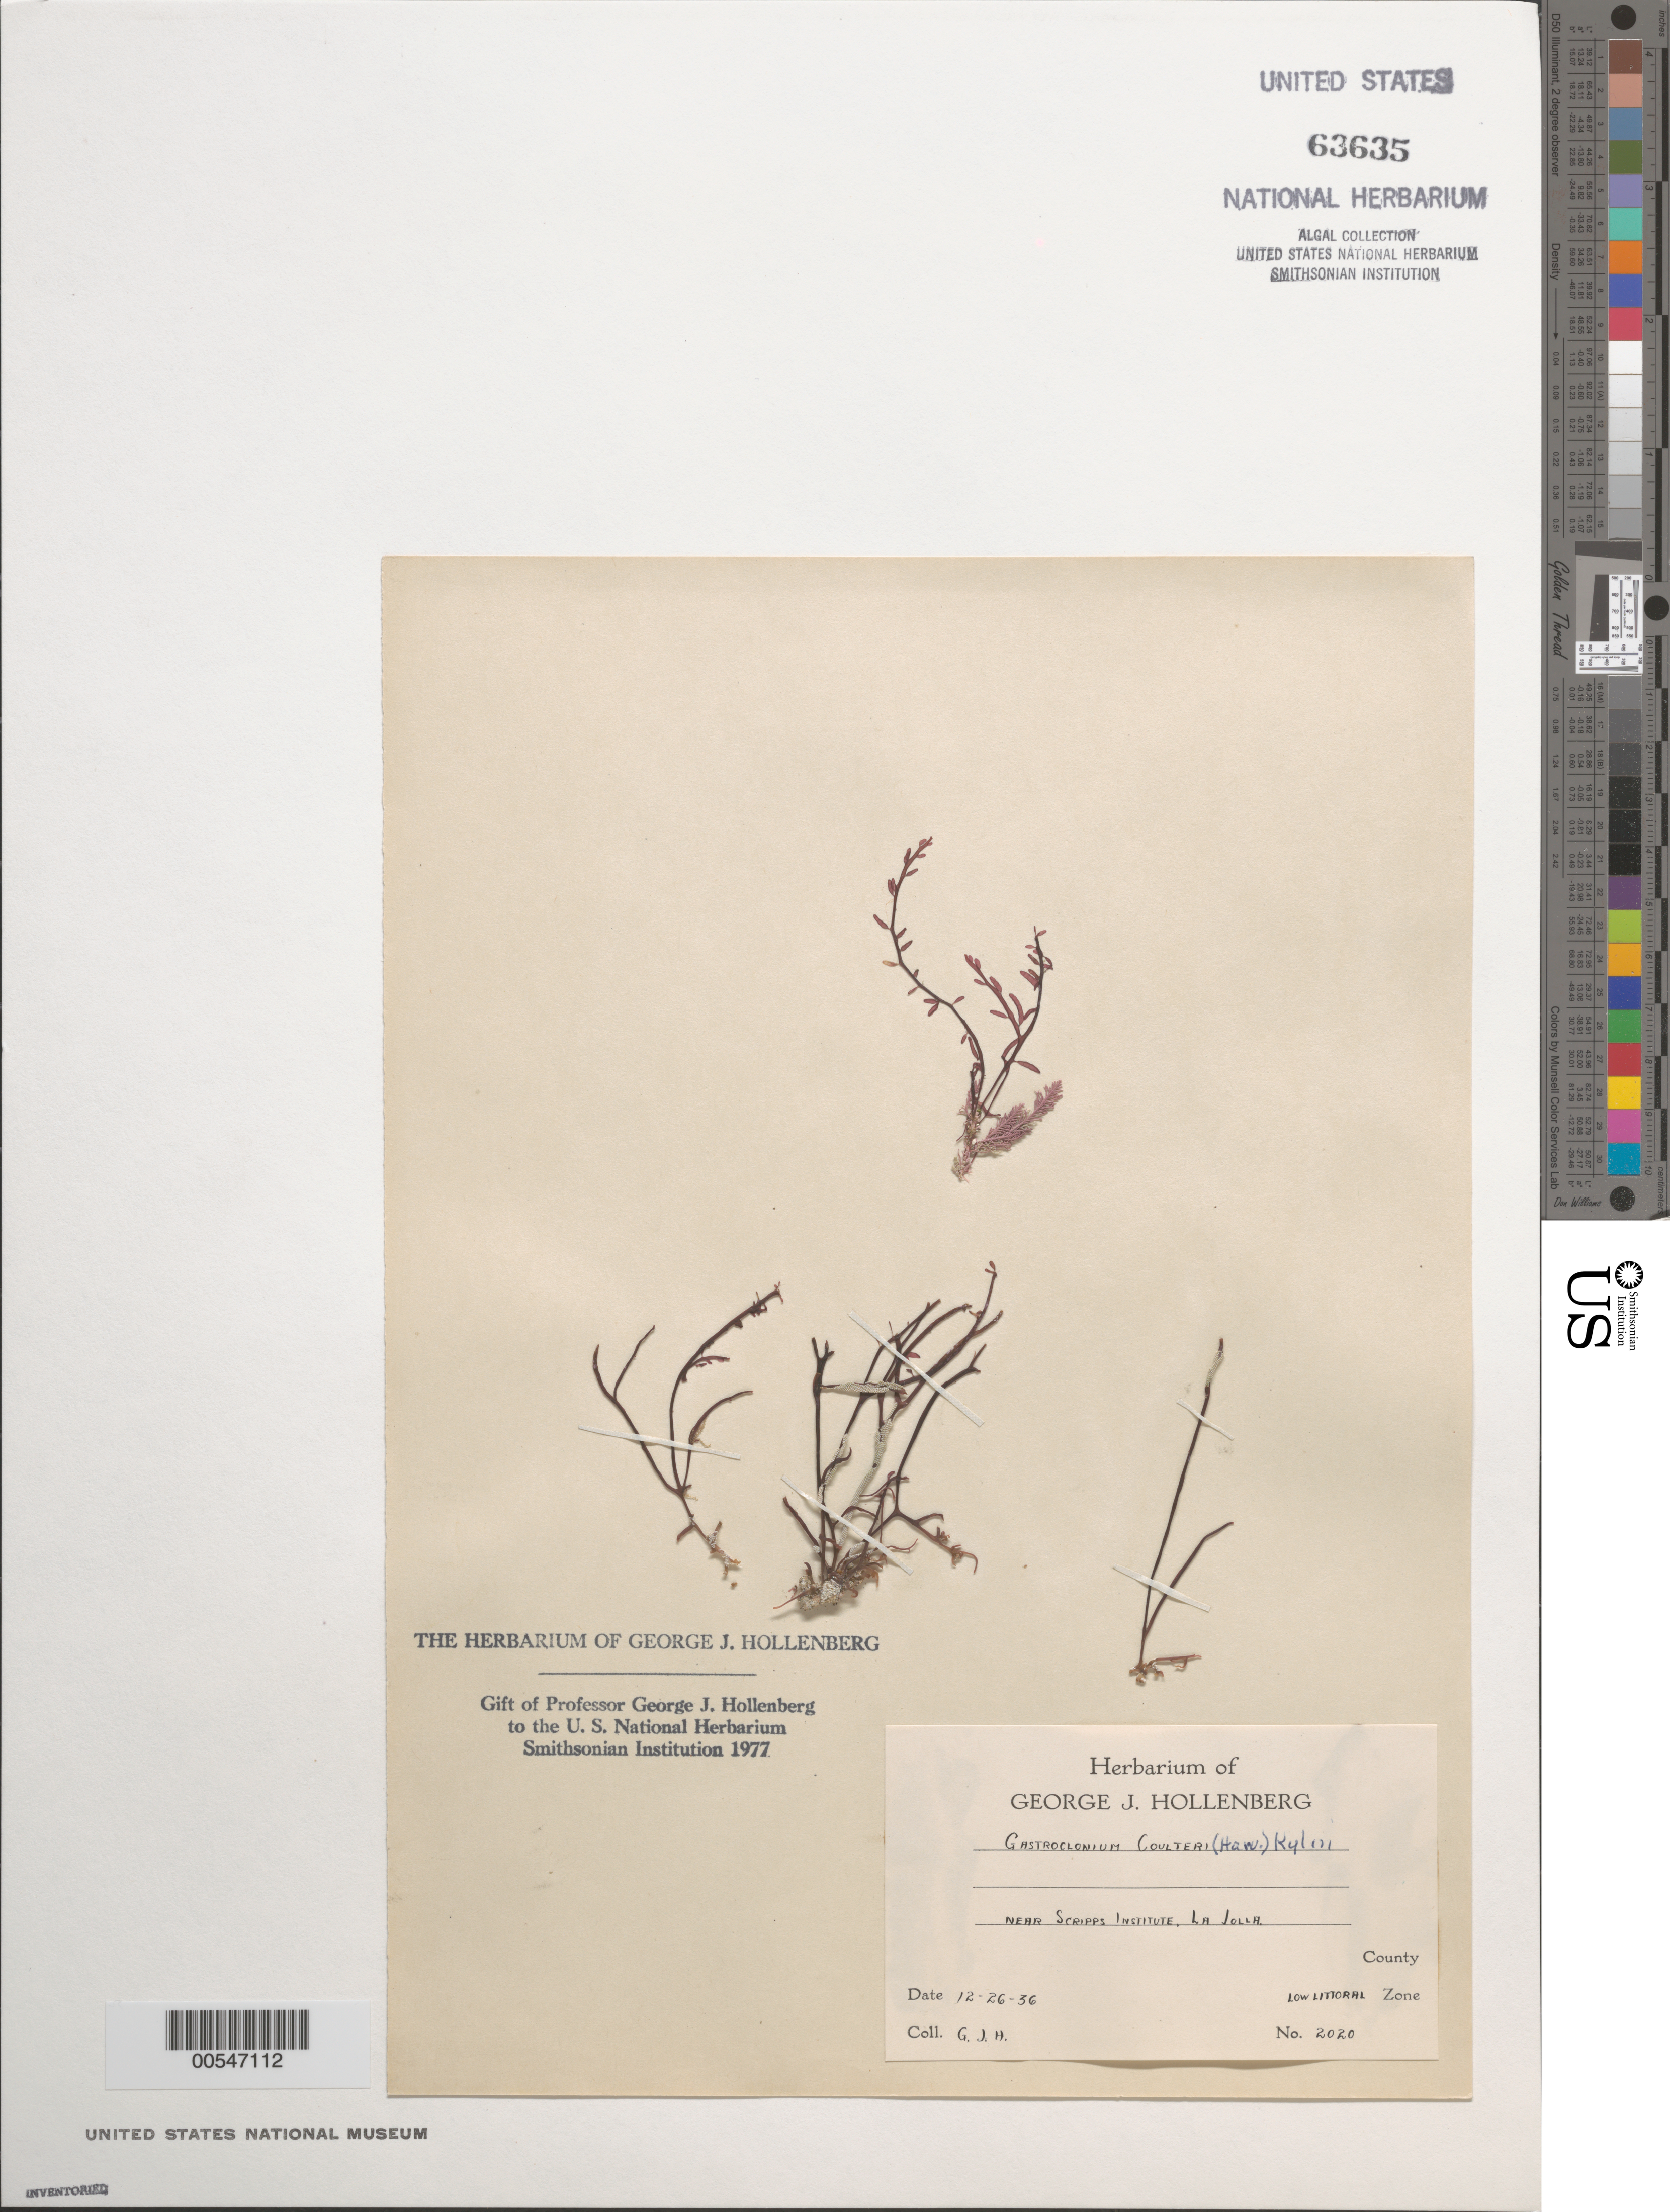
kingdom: Plantae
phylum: Rhodophyta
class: Florideophyceae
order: Rhodymeniales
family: Champiaceae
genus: Neogastroclonium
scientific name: Neogastroclonium subarticulatum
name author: (Turner) L. Le Gall et al.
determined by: Algae name updating Project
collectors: G. Hollenberg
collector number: GJH 2020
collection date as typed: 26 Dec 1936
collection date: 1936-12-26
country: United States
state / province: California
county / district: San Diego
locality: La Jolla, near Scripps Institution of Oceanography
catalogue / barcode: US 63635